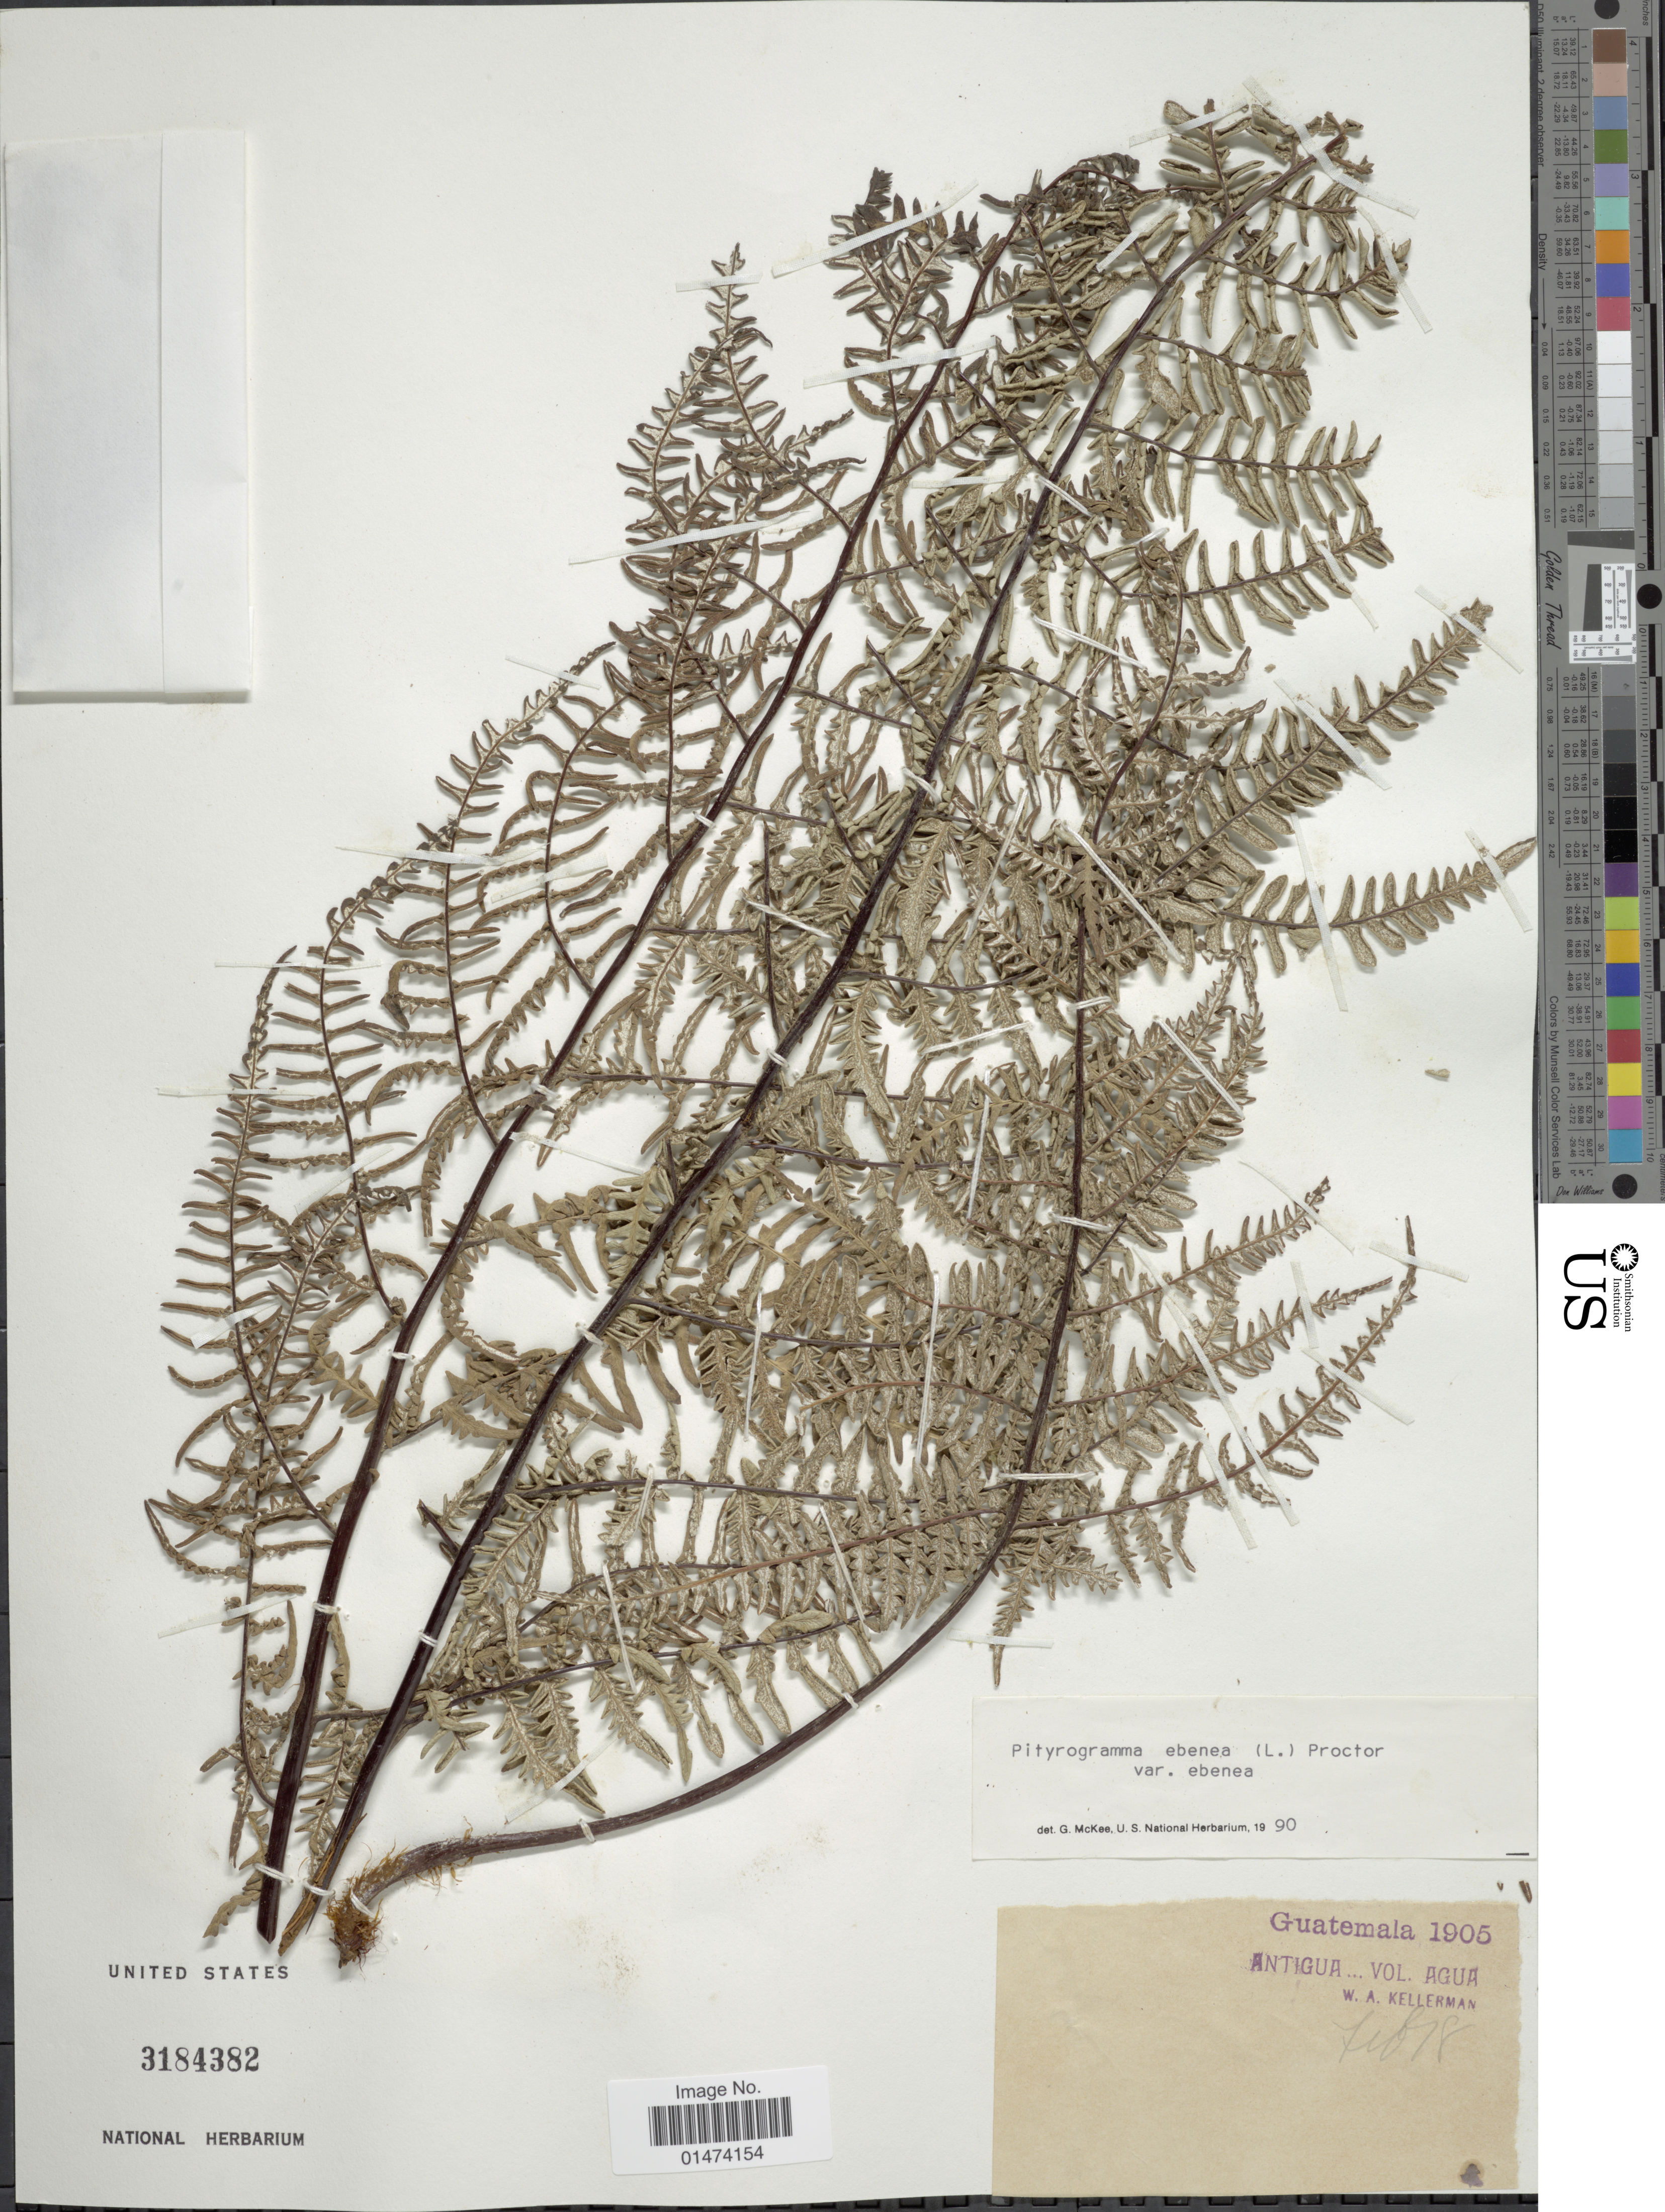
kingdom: Plantae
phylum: Tracheophyta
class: Polypodiopsida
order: Polypodiales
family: Pteridaceae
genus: Pityrogramma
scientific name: Pityrogramma tartarea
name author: (Cav.) Maxon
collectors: W. Kellerman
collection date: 1905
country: Guatemala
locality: Antigua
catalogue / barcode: US 3184382